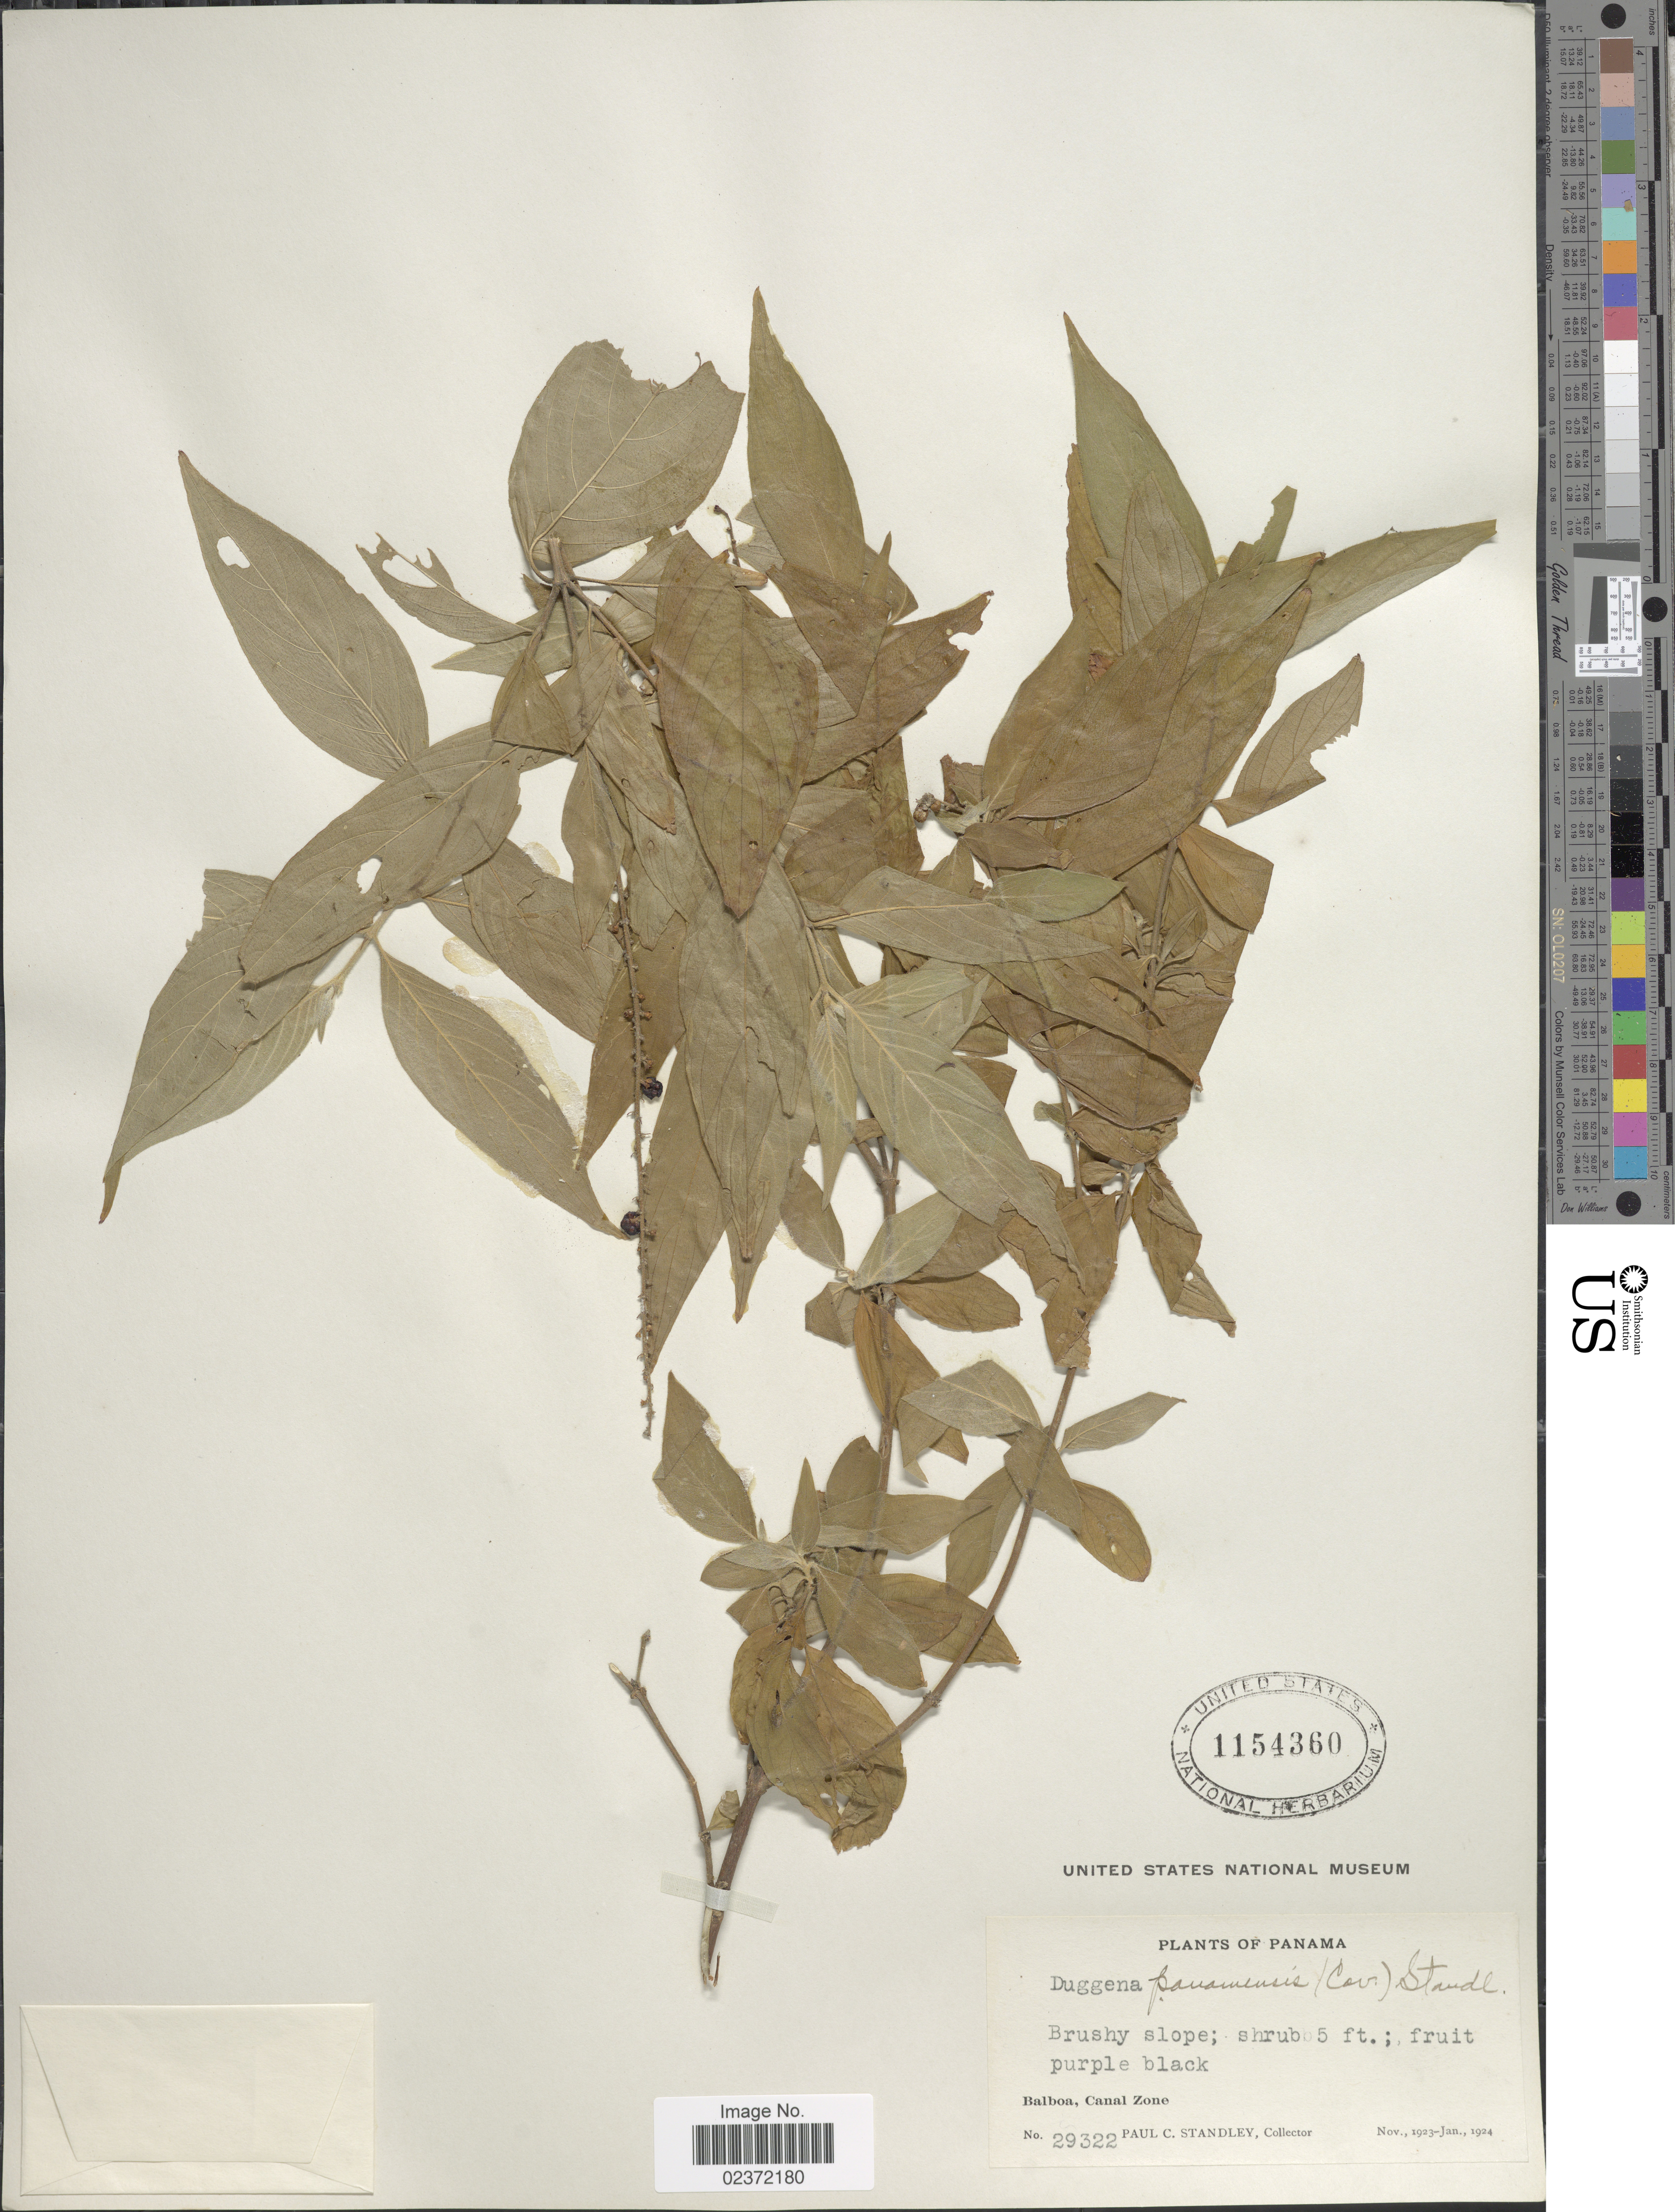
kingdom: Plantae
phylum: Tracheophyta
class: Magnoliopsida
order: Gentianales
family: Rubiaceae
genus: Gonzalagunia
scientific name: Gonzalagunia panamensis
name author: (Cav.) K. Schum.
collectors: P. C. Standley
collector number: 29322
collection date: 1923-11/1924-01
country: Panama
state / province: Colón / Panamá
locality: Balboa, Canal Zone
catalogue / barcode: US 1154360